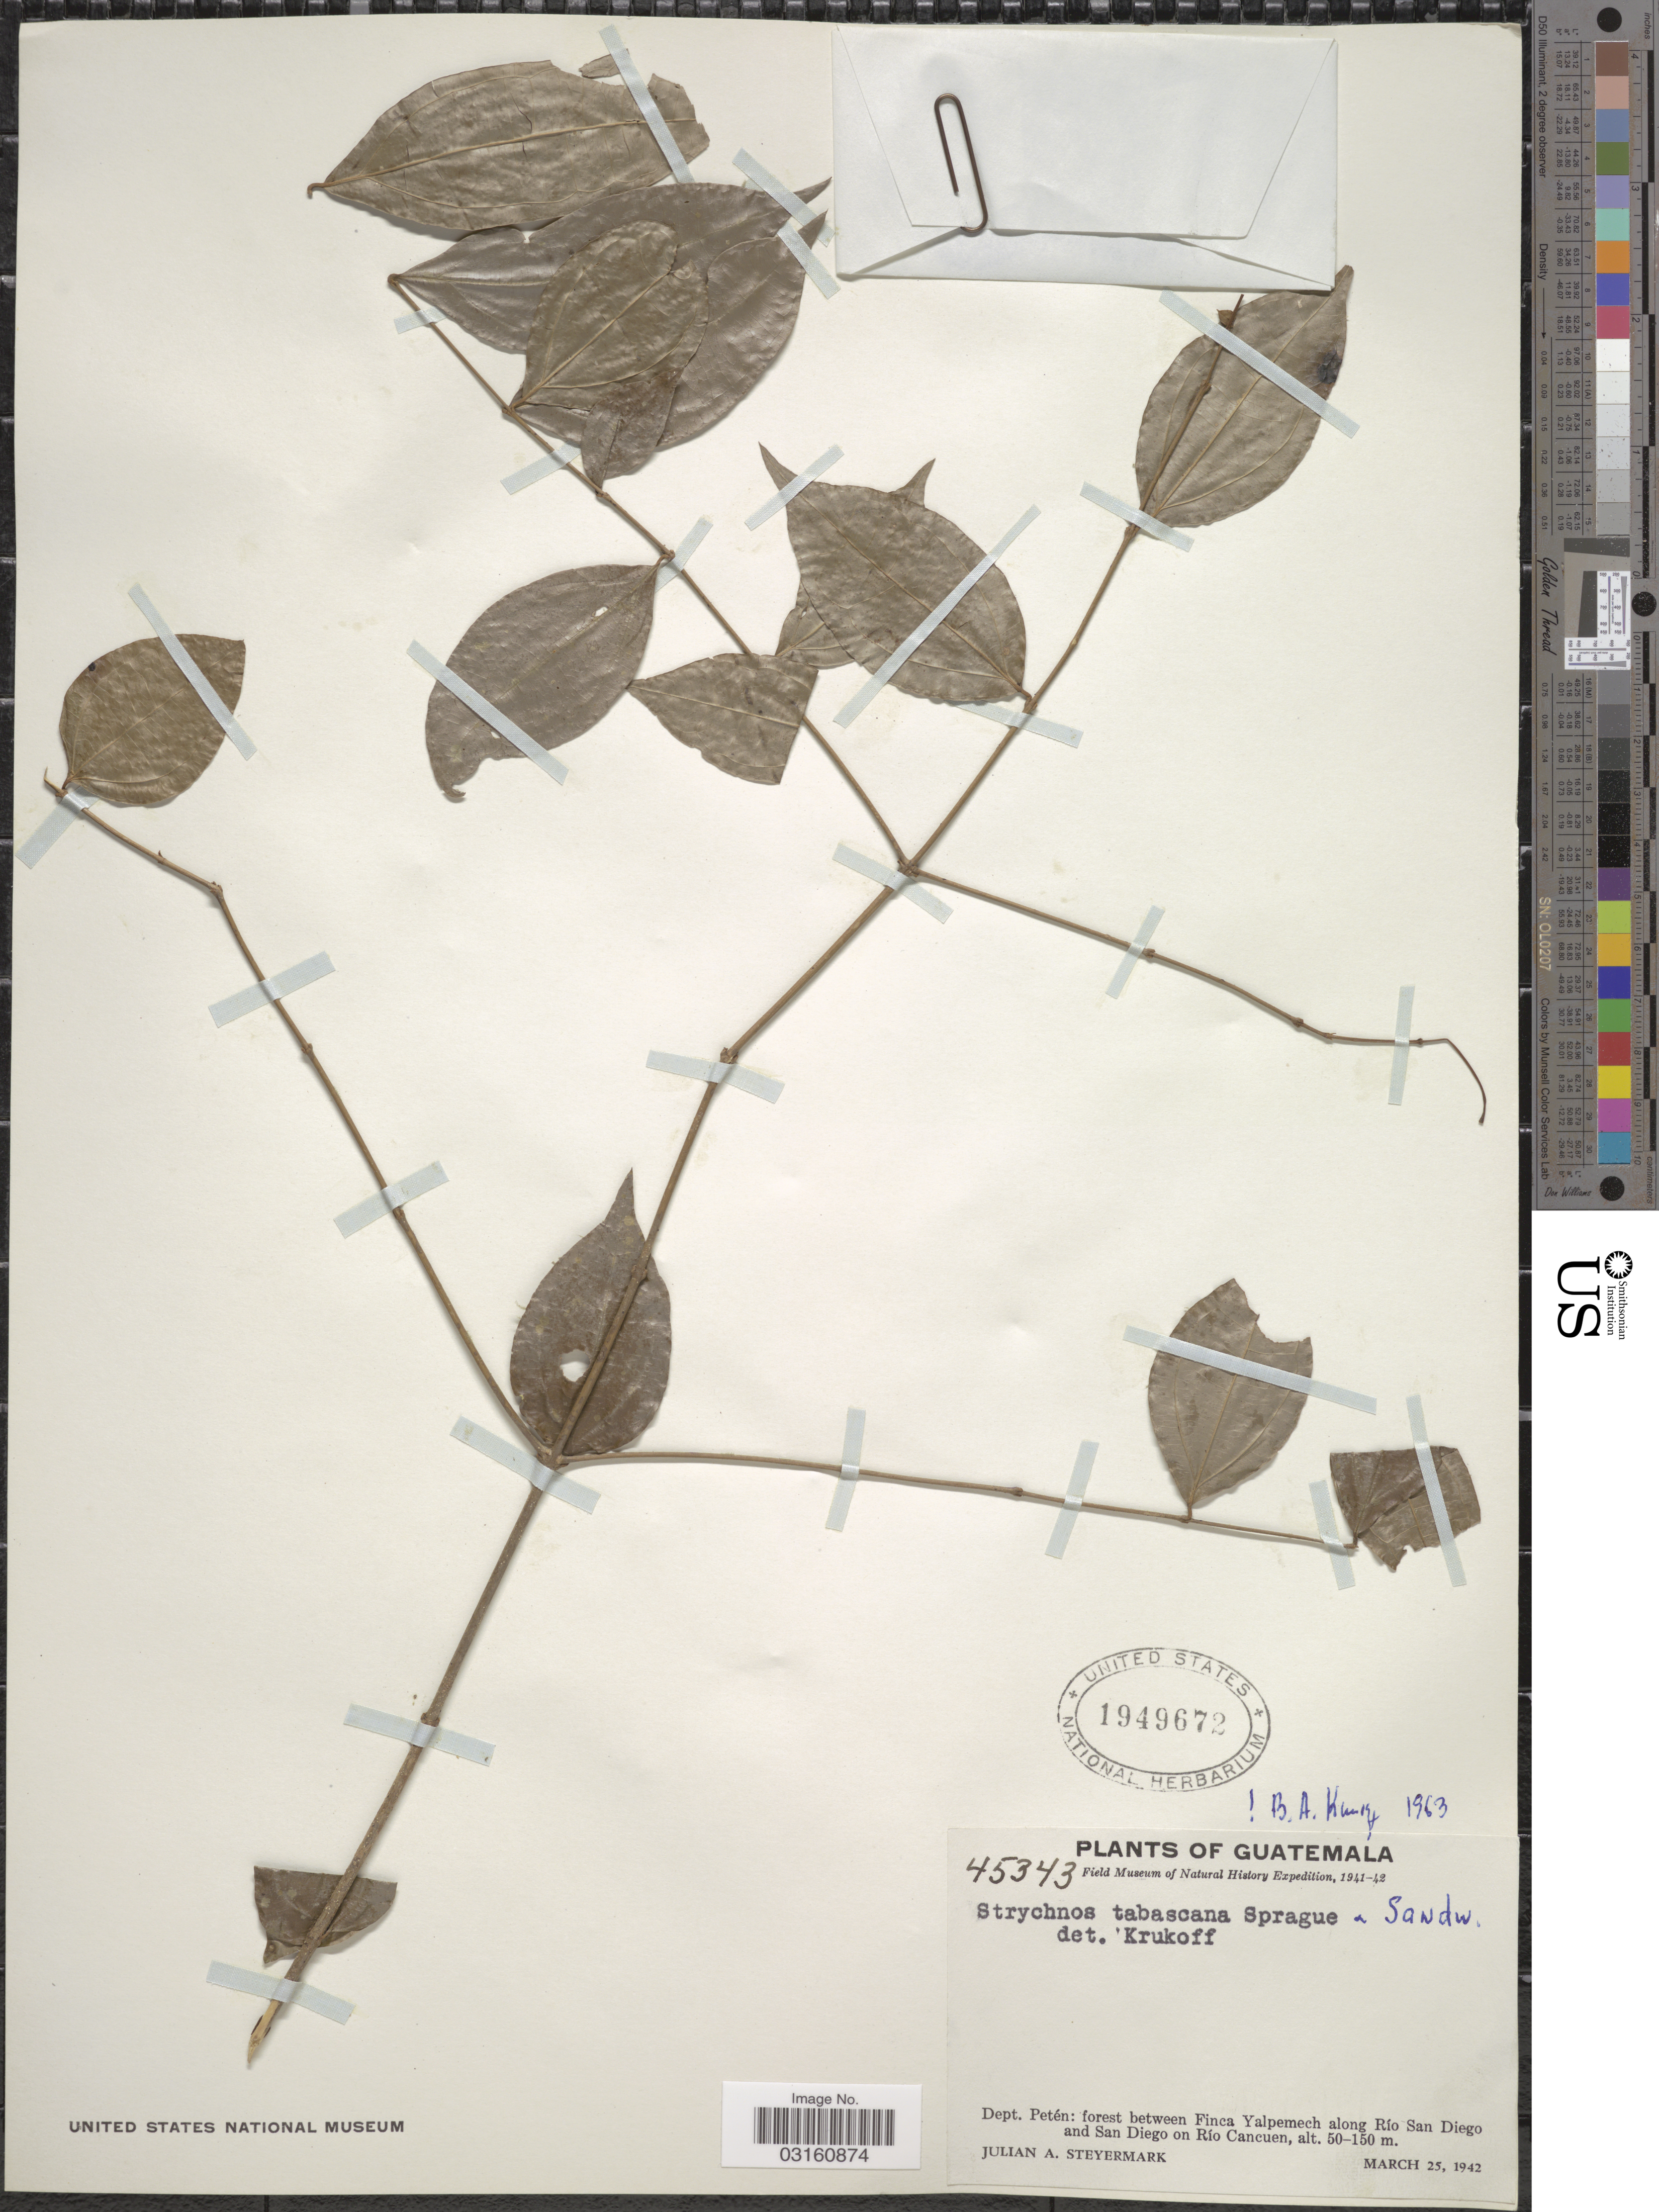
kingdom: Plantae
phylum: Tracheophyta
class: Magnoliopsida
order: Gentianales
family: Loganiaceae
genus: Strychnos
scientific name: Strychnos tabascana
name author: Sprague & Sandwith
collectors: J. Steyermark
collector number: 45343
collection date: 1942-03-25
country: Guatemala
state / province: El Petén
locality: Dept. Petén: forest between Finca Yalpemech along Río San Diego and San Diego on Río Cancuen.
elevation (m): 50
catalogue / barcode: US 1949672